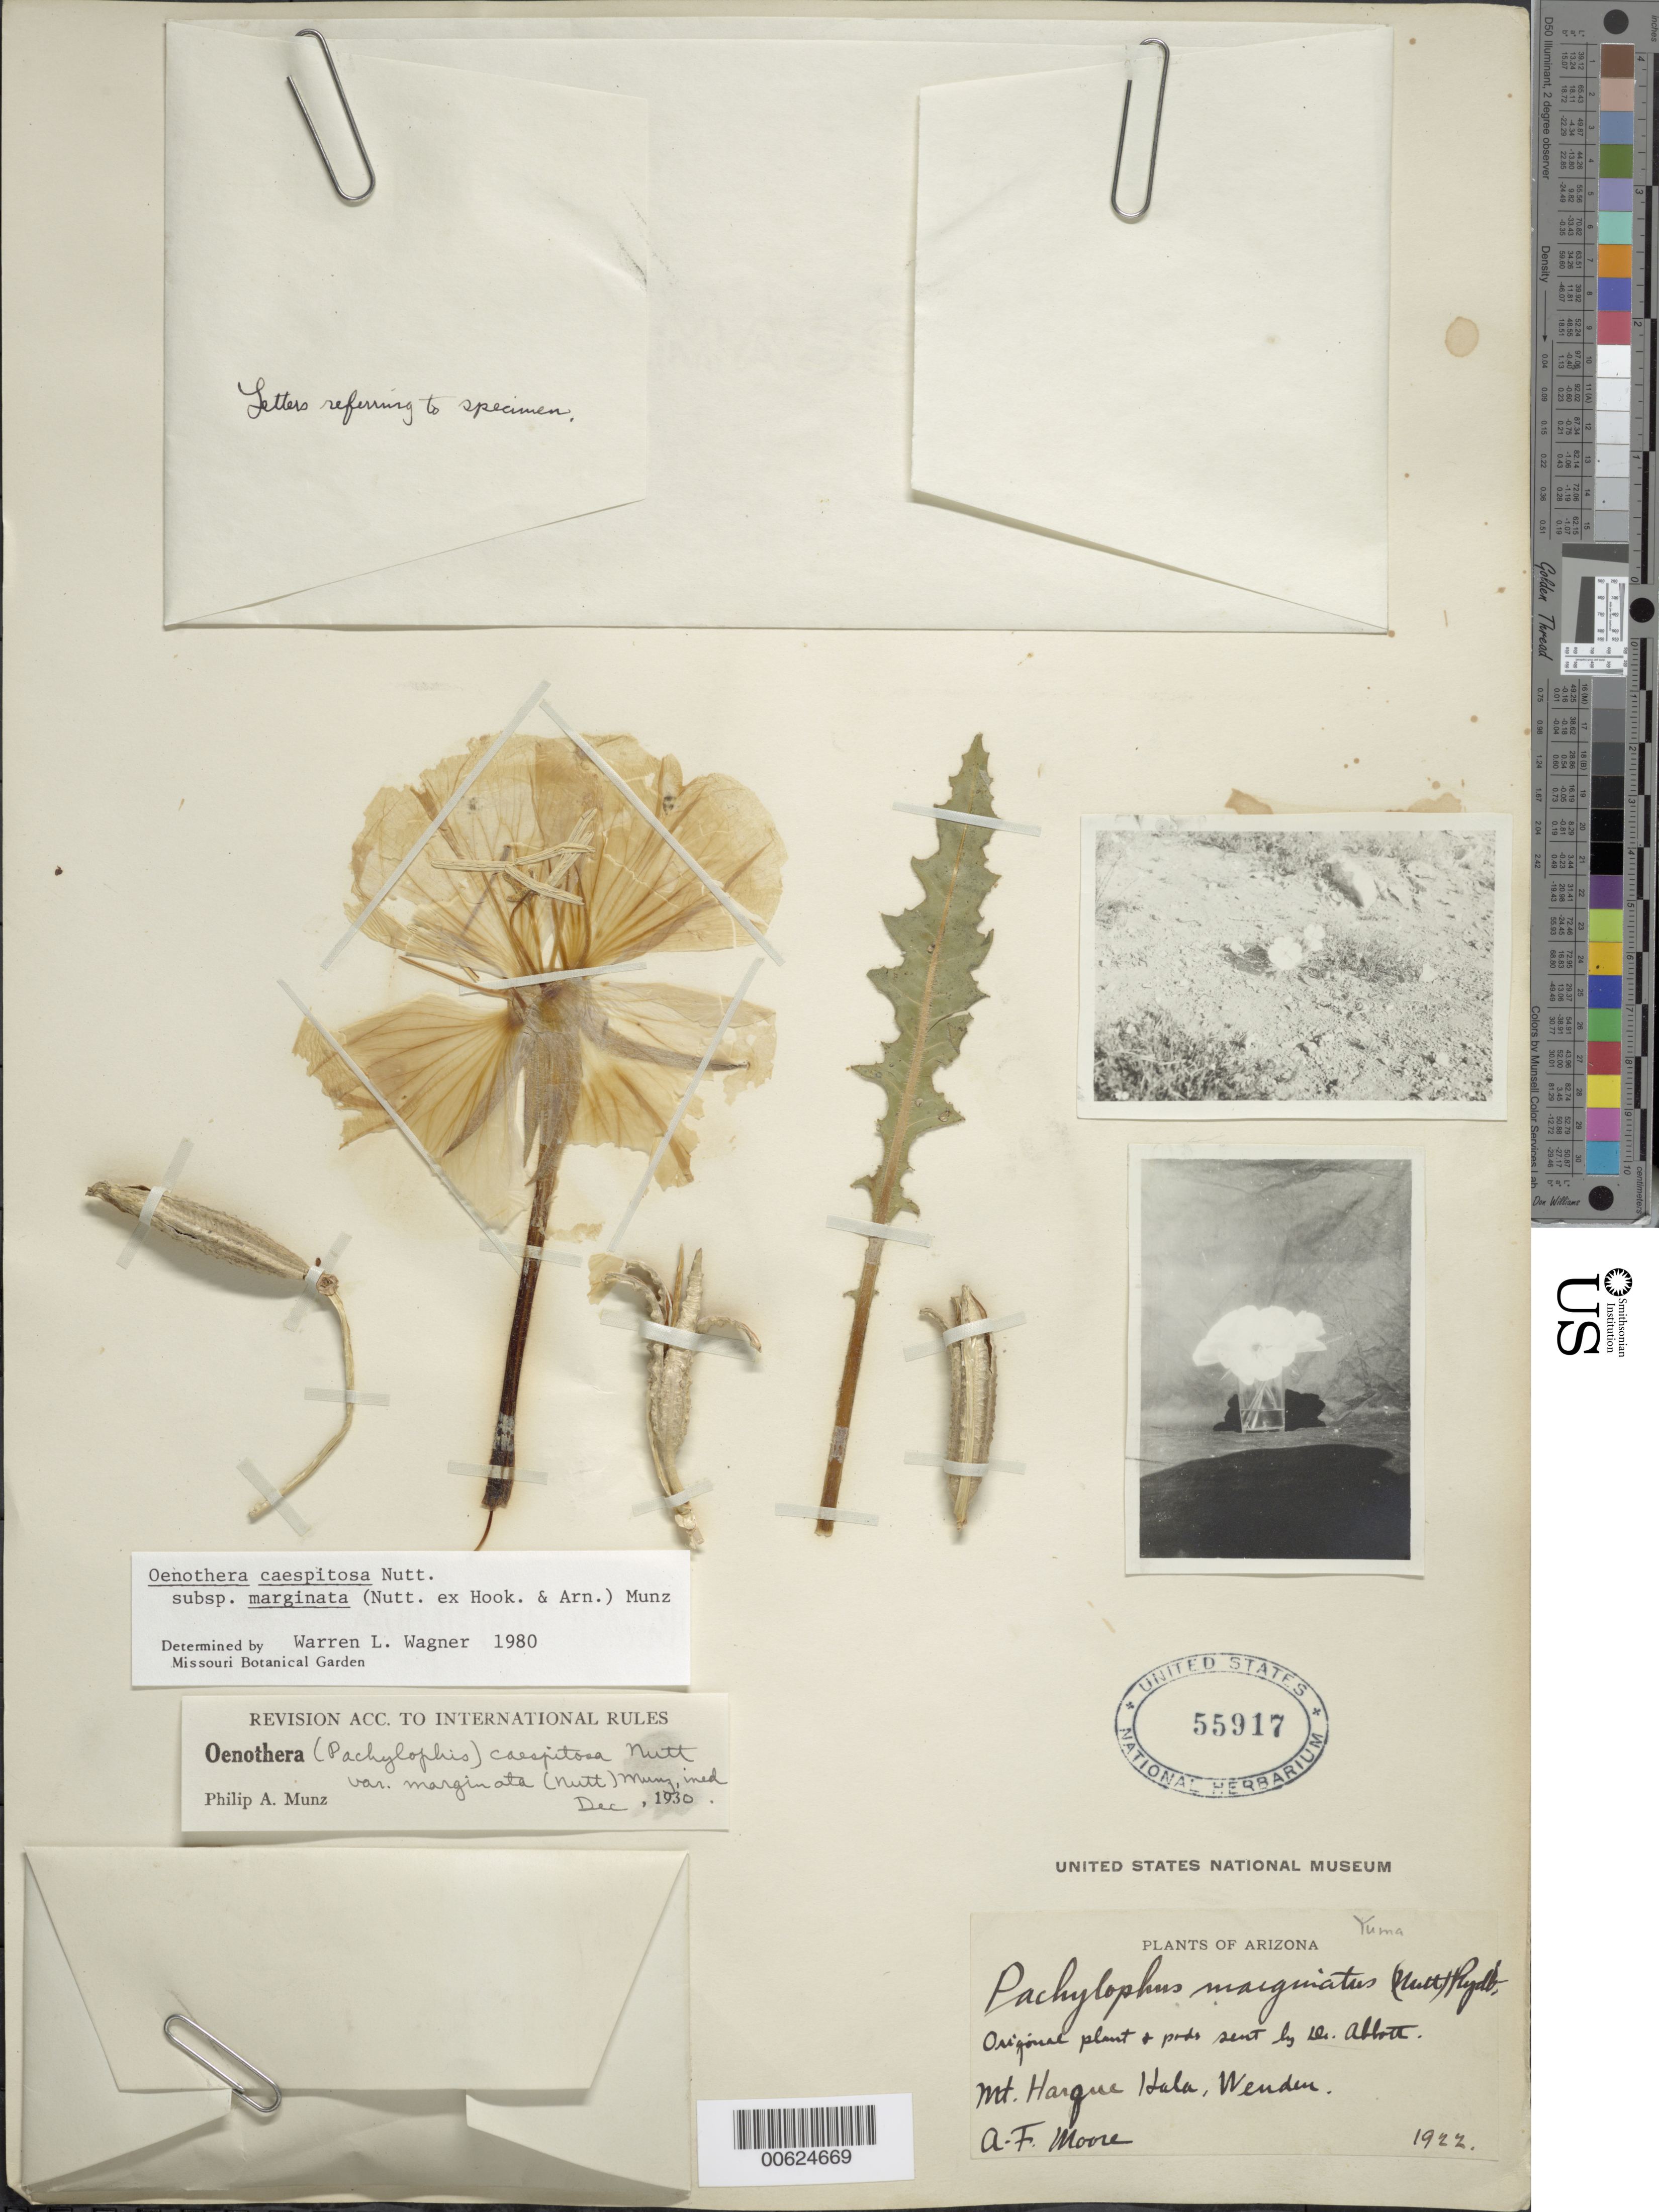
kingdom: Plantae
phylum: Tracheophyta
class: Magnoliopsida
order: Myrtales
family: Onagraceae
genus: Oenothera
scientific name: Oenothera cespitosa subsp. marginata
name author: (Nutt. ex Hook. & Arn.) Munz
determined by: Wagner, W. L., (BOT), Smithsonian Institution - National Museum of Natural History (UNITED STATES)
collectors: A. Moore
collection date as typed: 1922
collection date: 1922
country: United States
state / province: Arizona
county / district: Yuma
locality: Mt. Harque Hula, Wenden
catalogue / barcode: US 55917